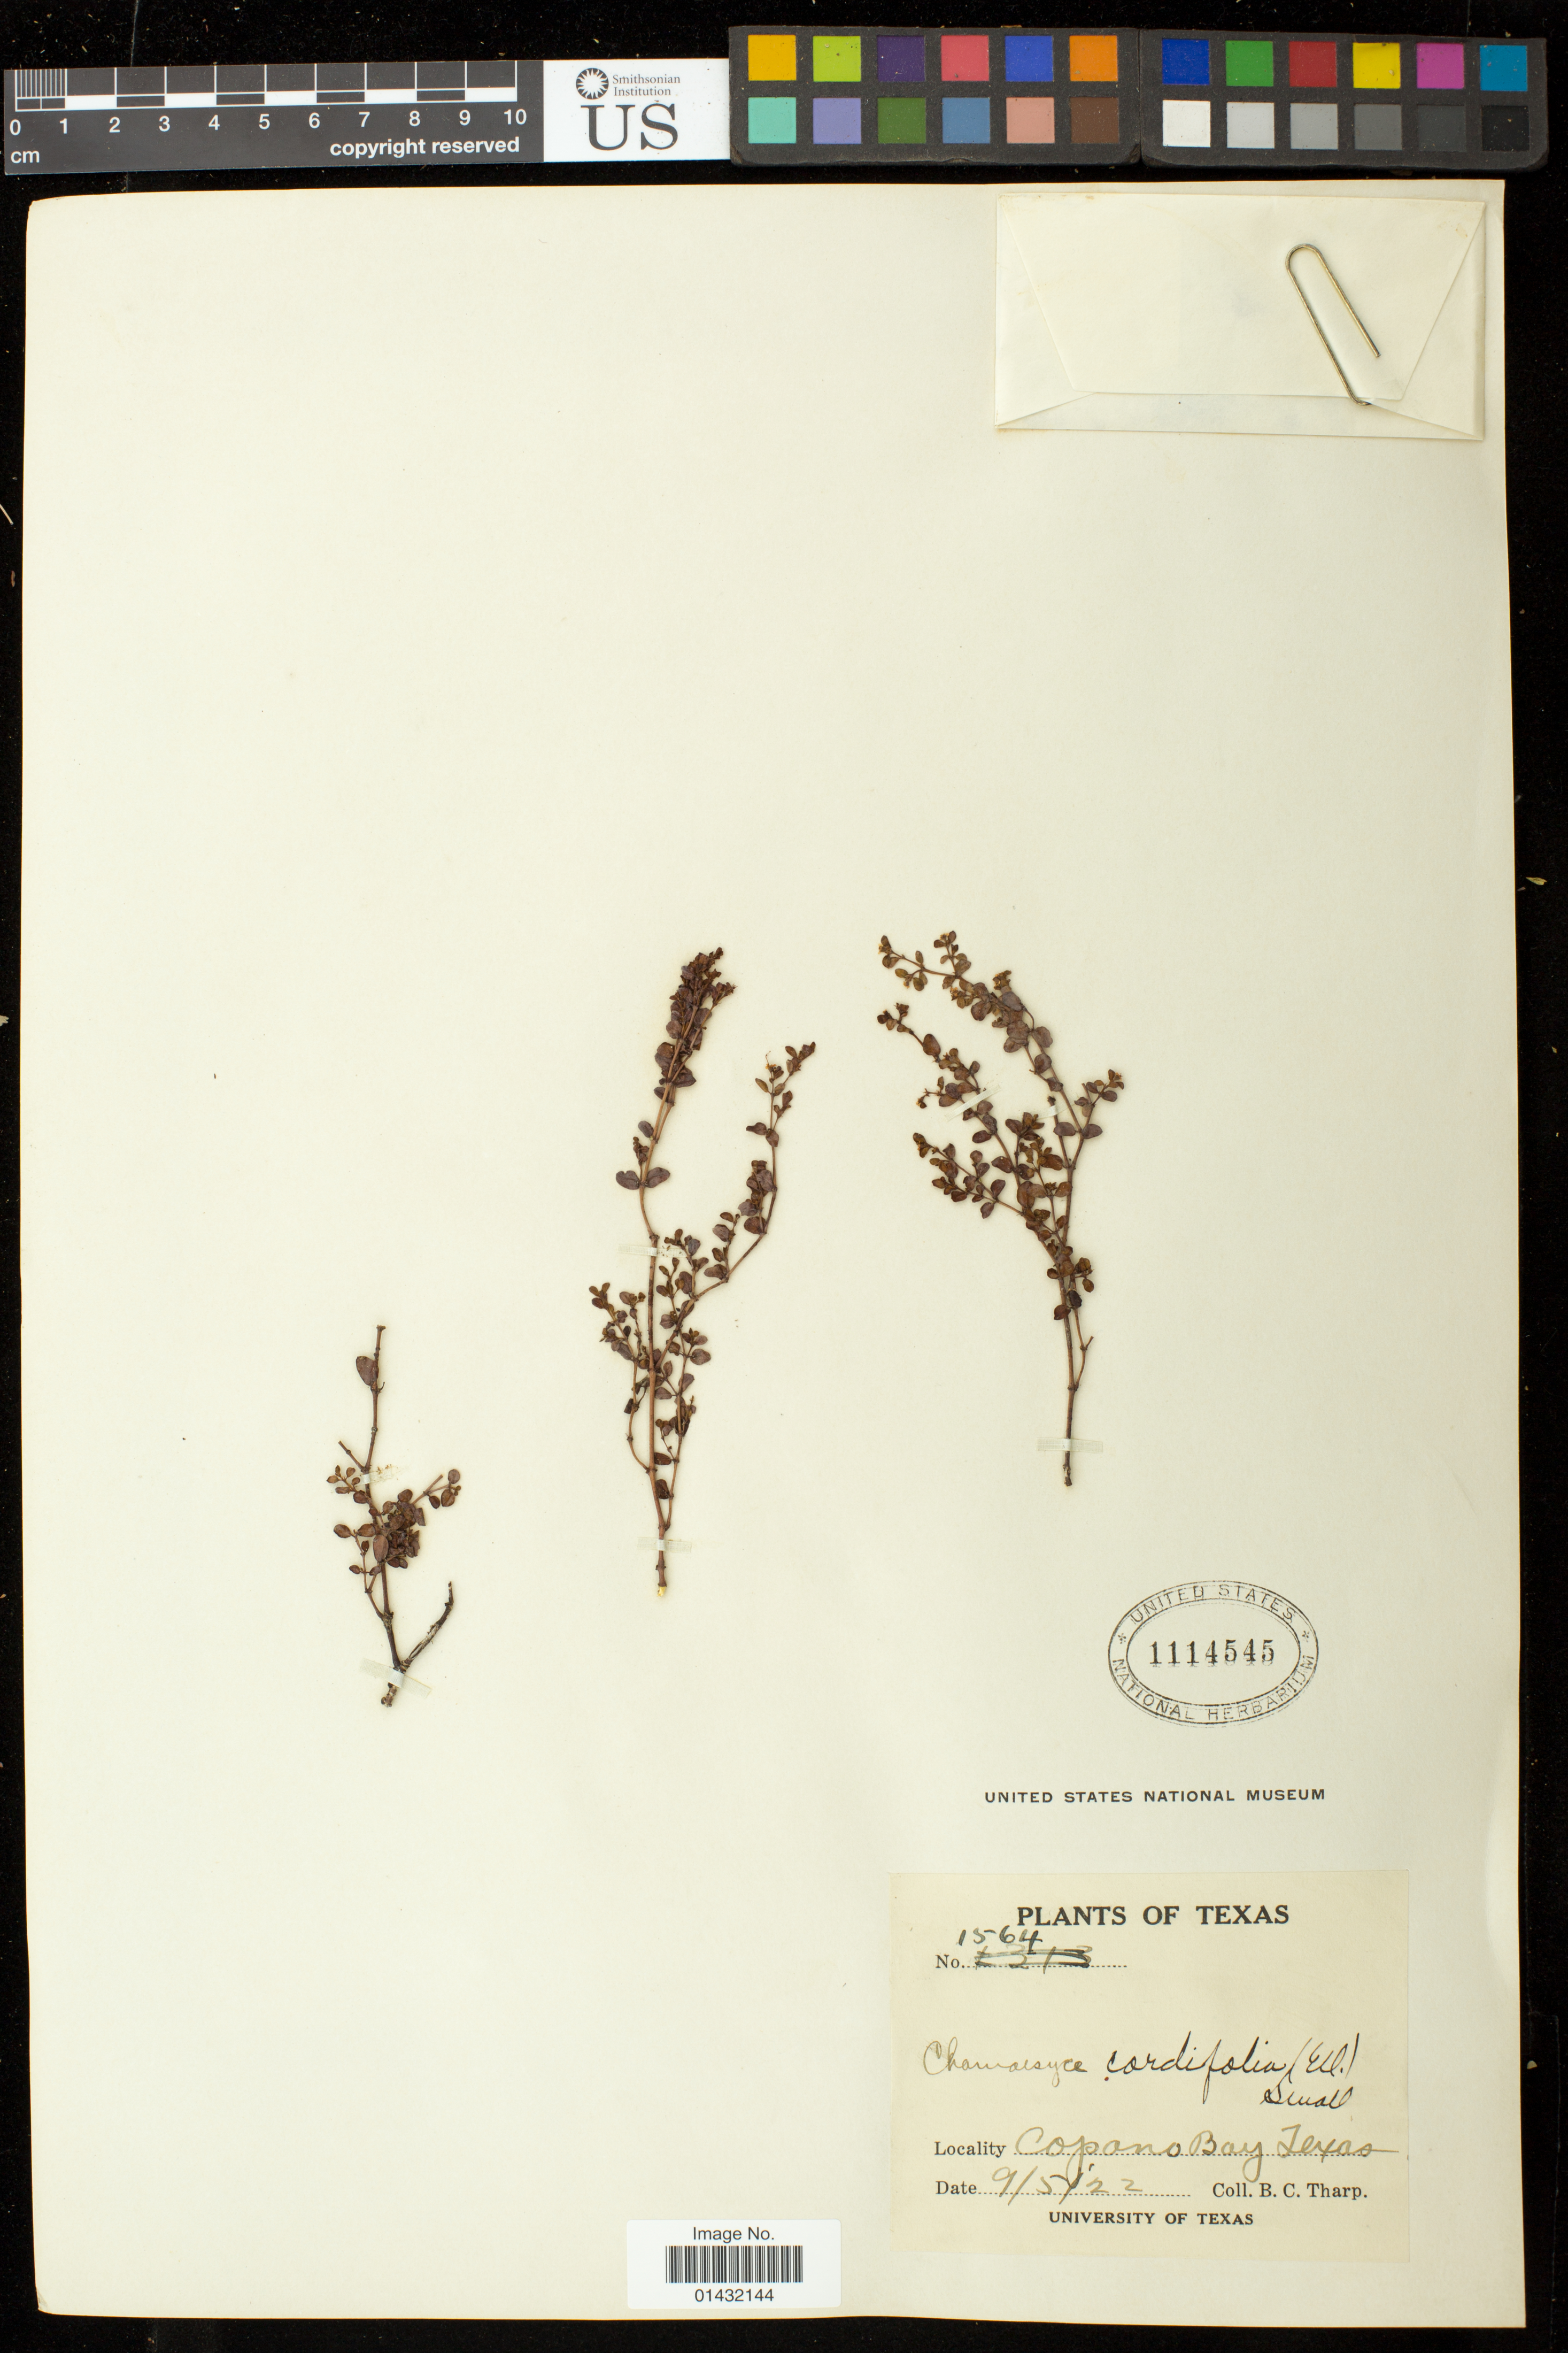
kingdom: Plantae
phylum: Tracheophyta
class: Magnoliopsida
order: Malpighiales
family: Euphorbiaceae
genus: Euphorbia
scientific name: Euphorbia cordifolia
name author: C.A. Mey. & Boiss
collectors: B. C. Tharp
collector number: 1564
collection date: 1922-09-05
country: United States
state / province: Texas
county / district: Aransas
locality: Copano Bay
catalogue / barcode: US 1114545